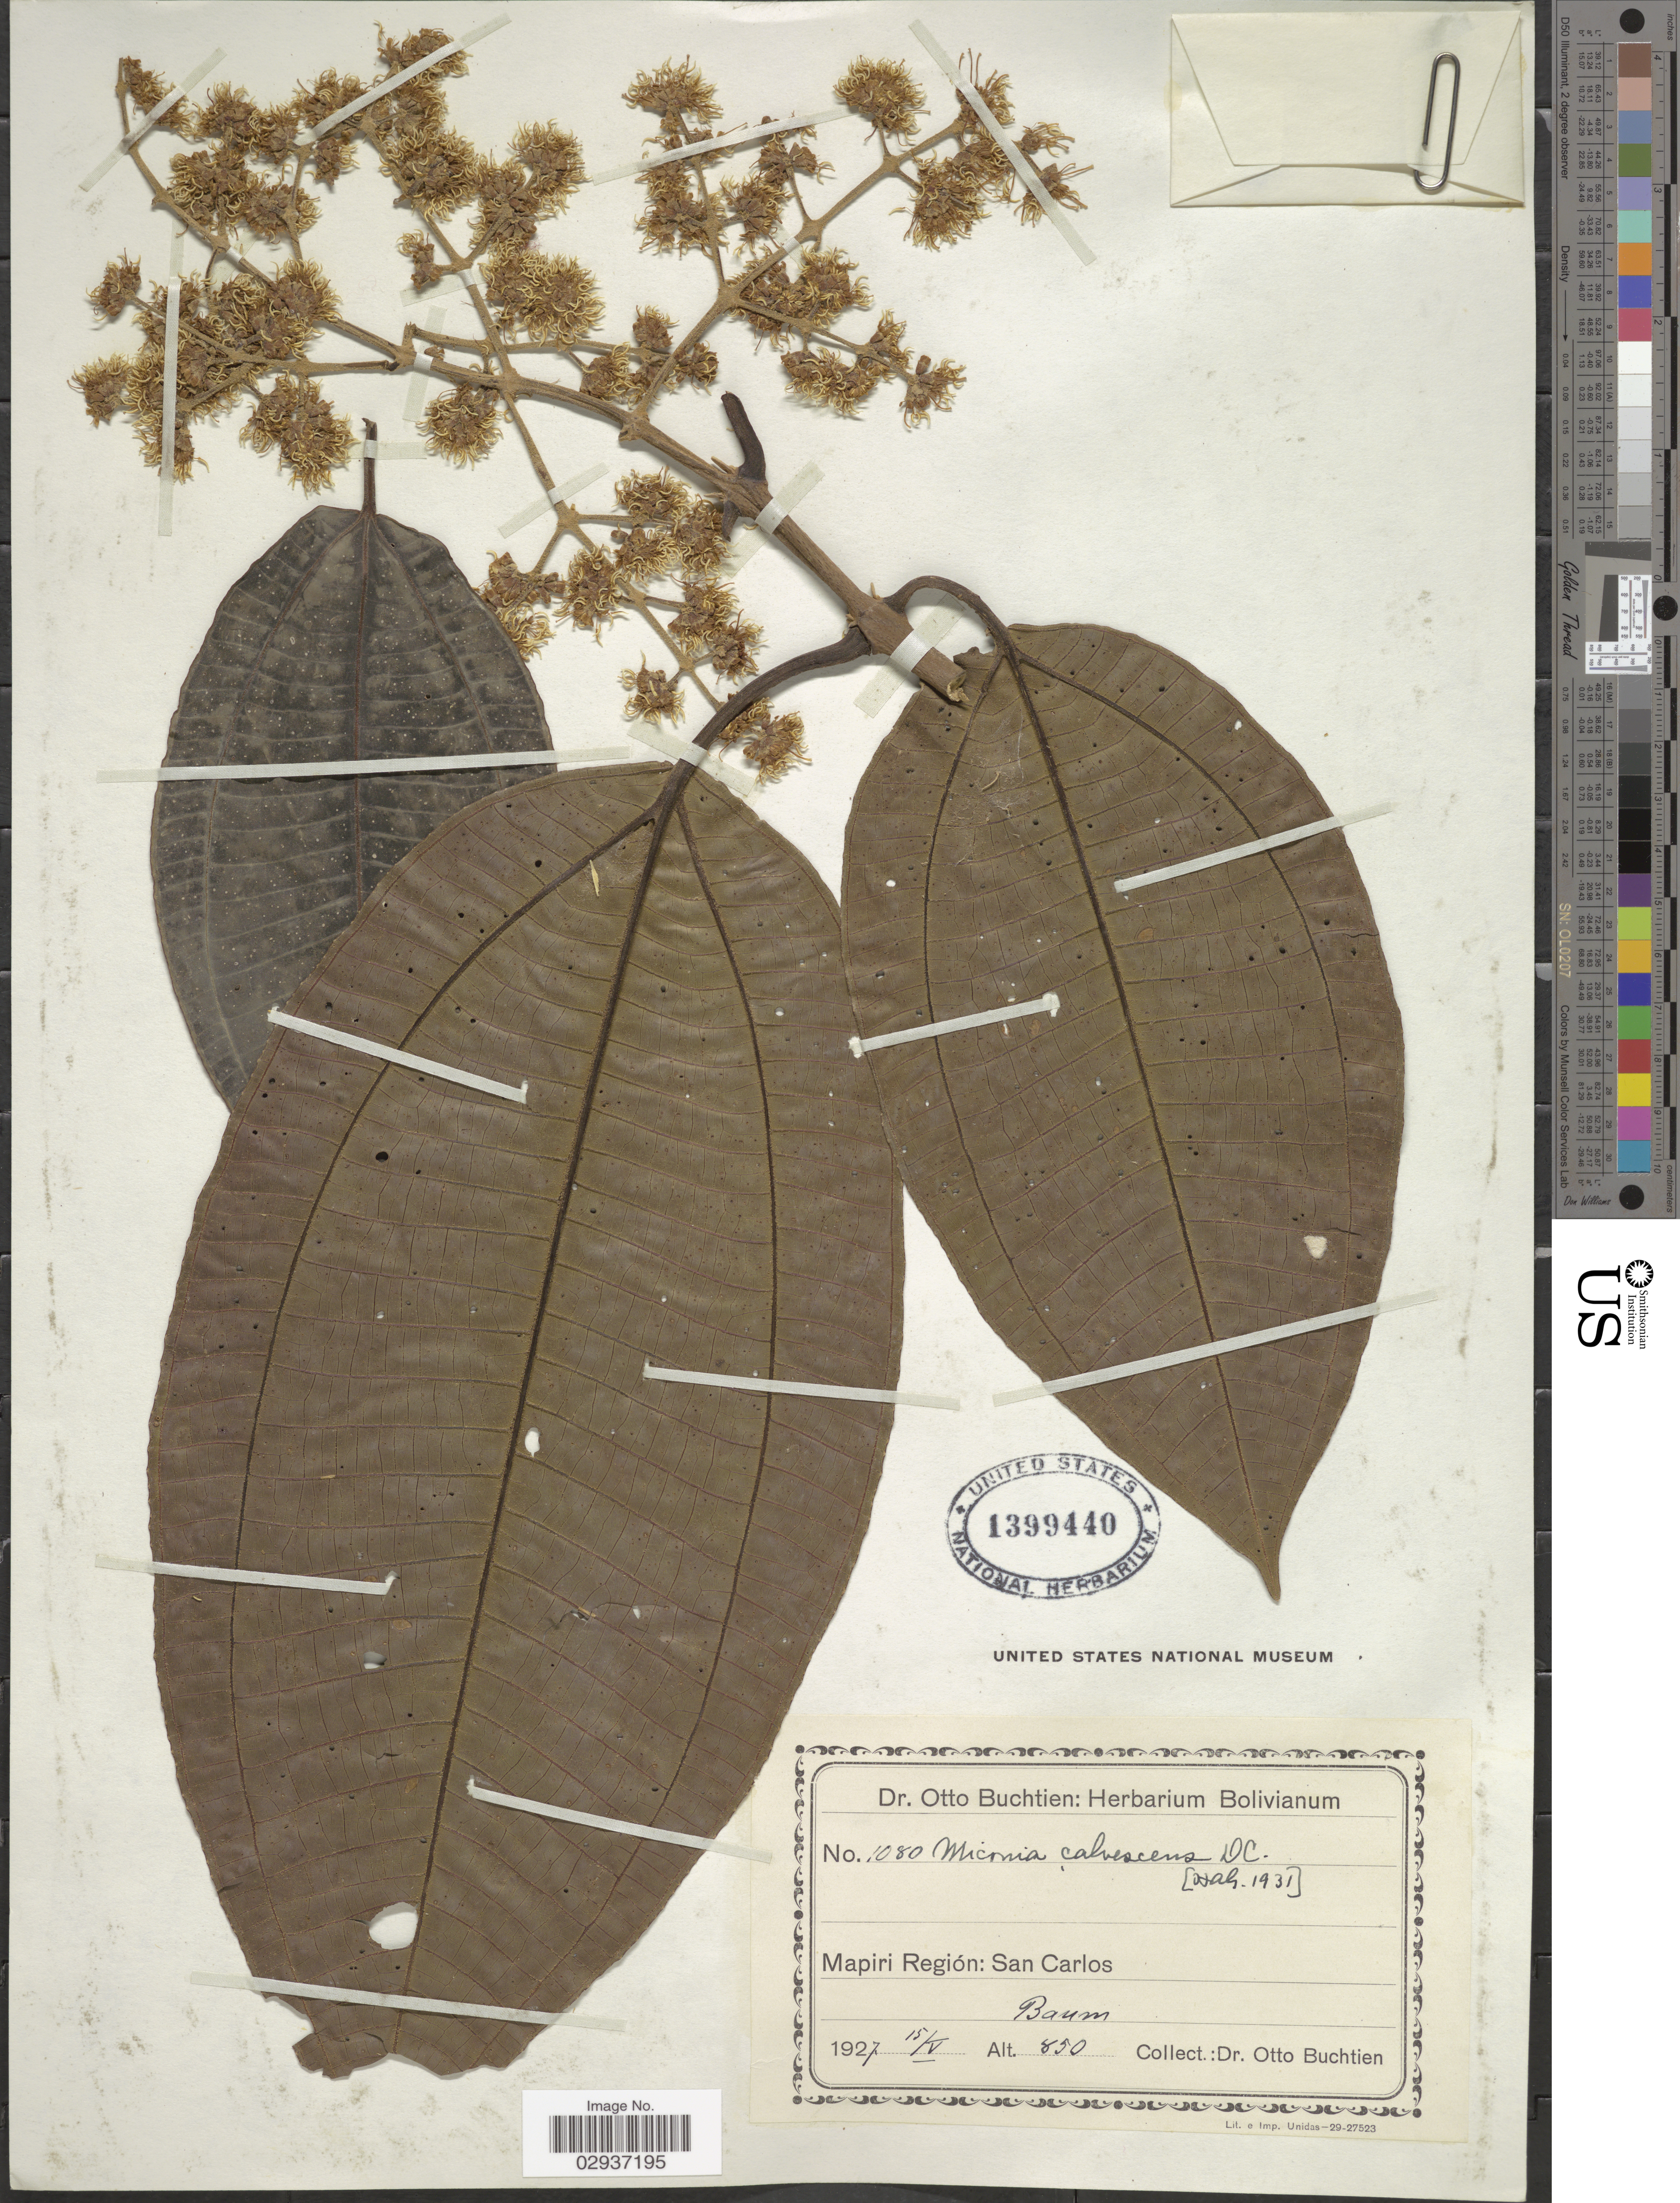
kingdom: Plantae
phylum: Tracheophyta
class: Magnoliopsida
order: Myrtales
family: Melastomataceae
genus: Miconia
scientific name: Miconia calvescens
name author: DC.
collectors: O. Buchtien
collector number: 1080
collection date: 1927-05-15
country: Bolivia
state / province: La Paz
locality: Mapiri Región: San Carlos.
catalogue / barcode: US 1399440